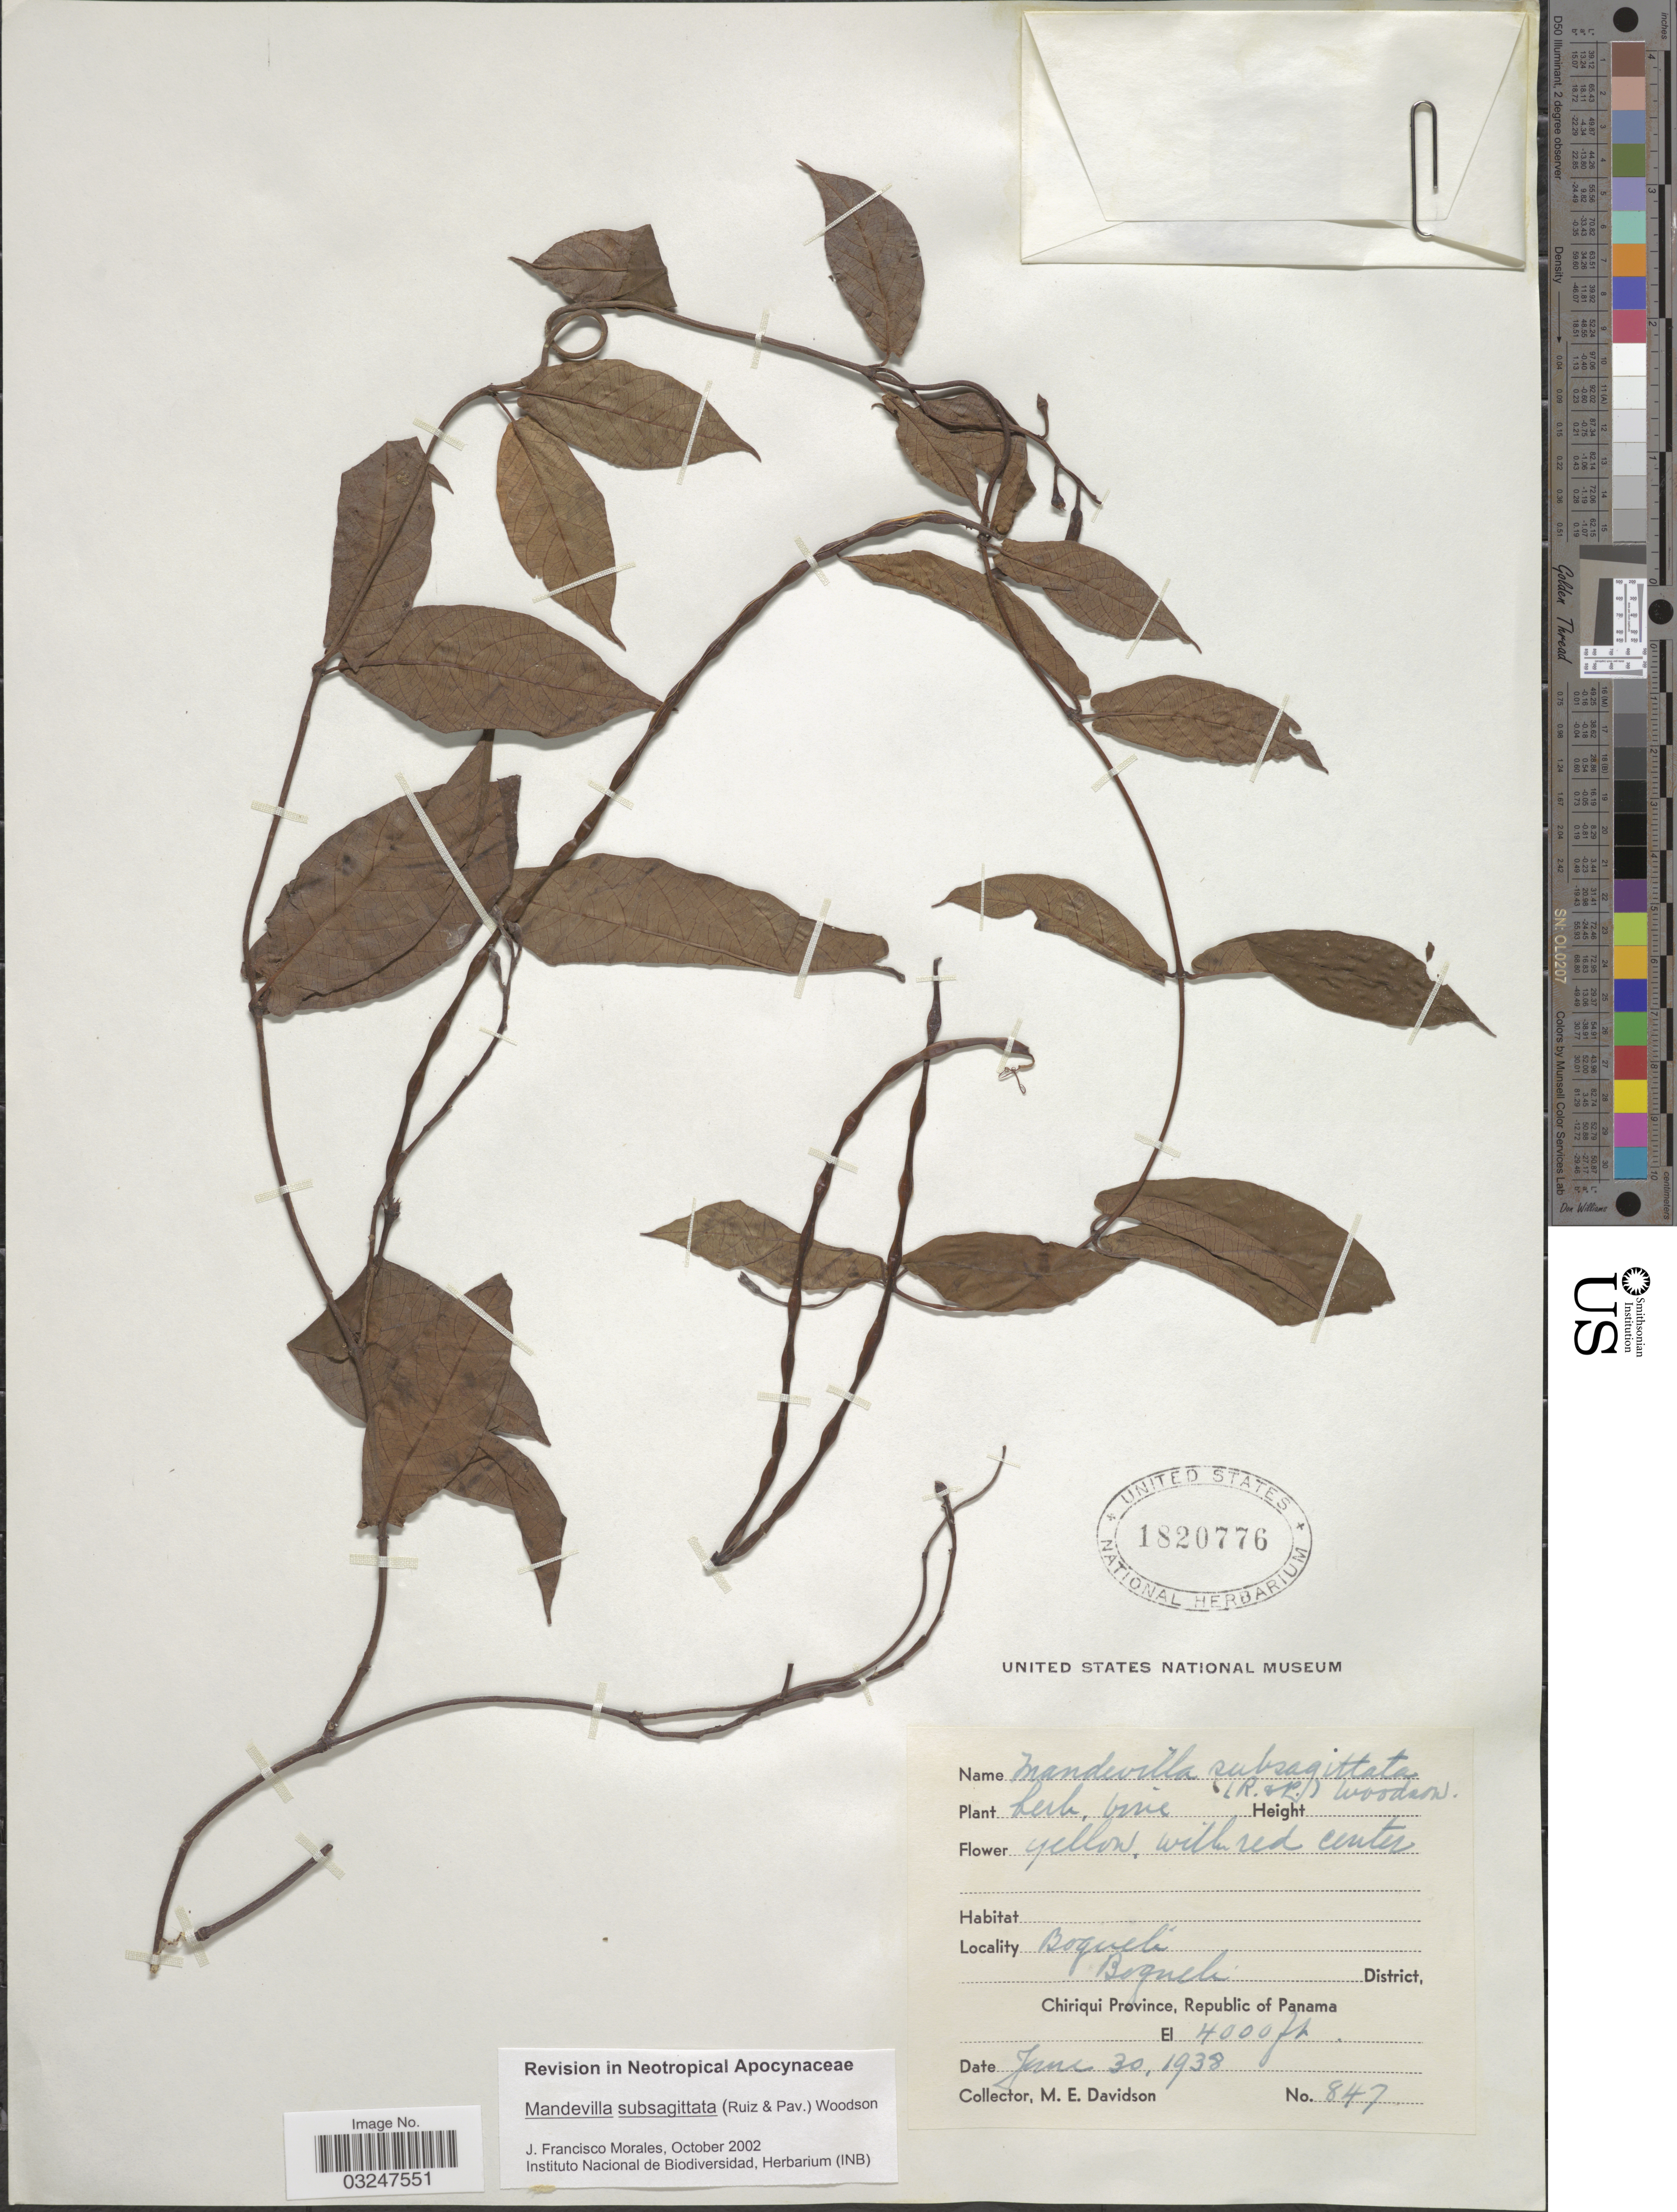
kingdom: Plantae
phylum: Tracheophyta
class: Magnoliopsida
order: Gentianales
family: Apocynaceae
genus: Mandevilla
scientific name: Mandevilla subsagittata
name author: (Ruiz & Pav.) Woodson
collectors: M. E. Davidson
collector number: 847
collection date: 1938-06-30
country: Panama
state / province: Chiriqui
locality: Boqueté, Boqueté District.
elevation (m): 1219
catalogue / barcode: US 1820776